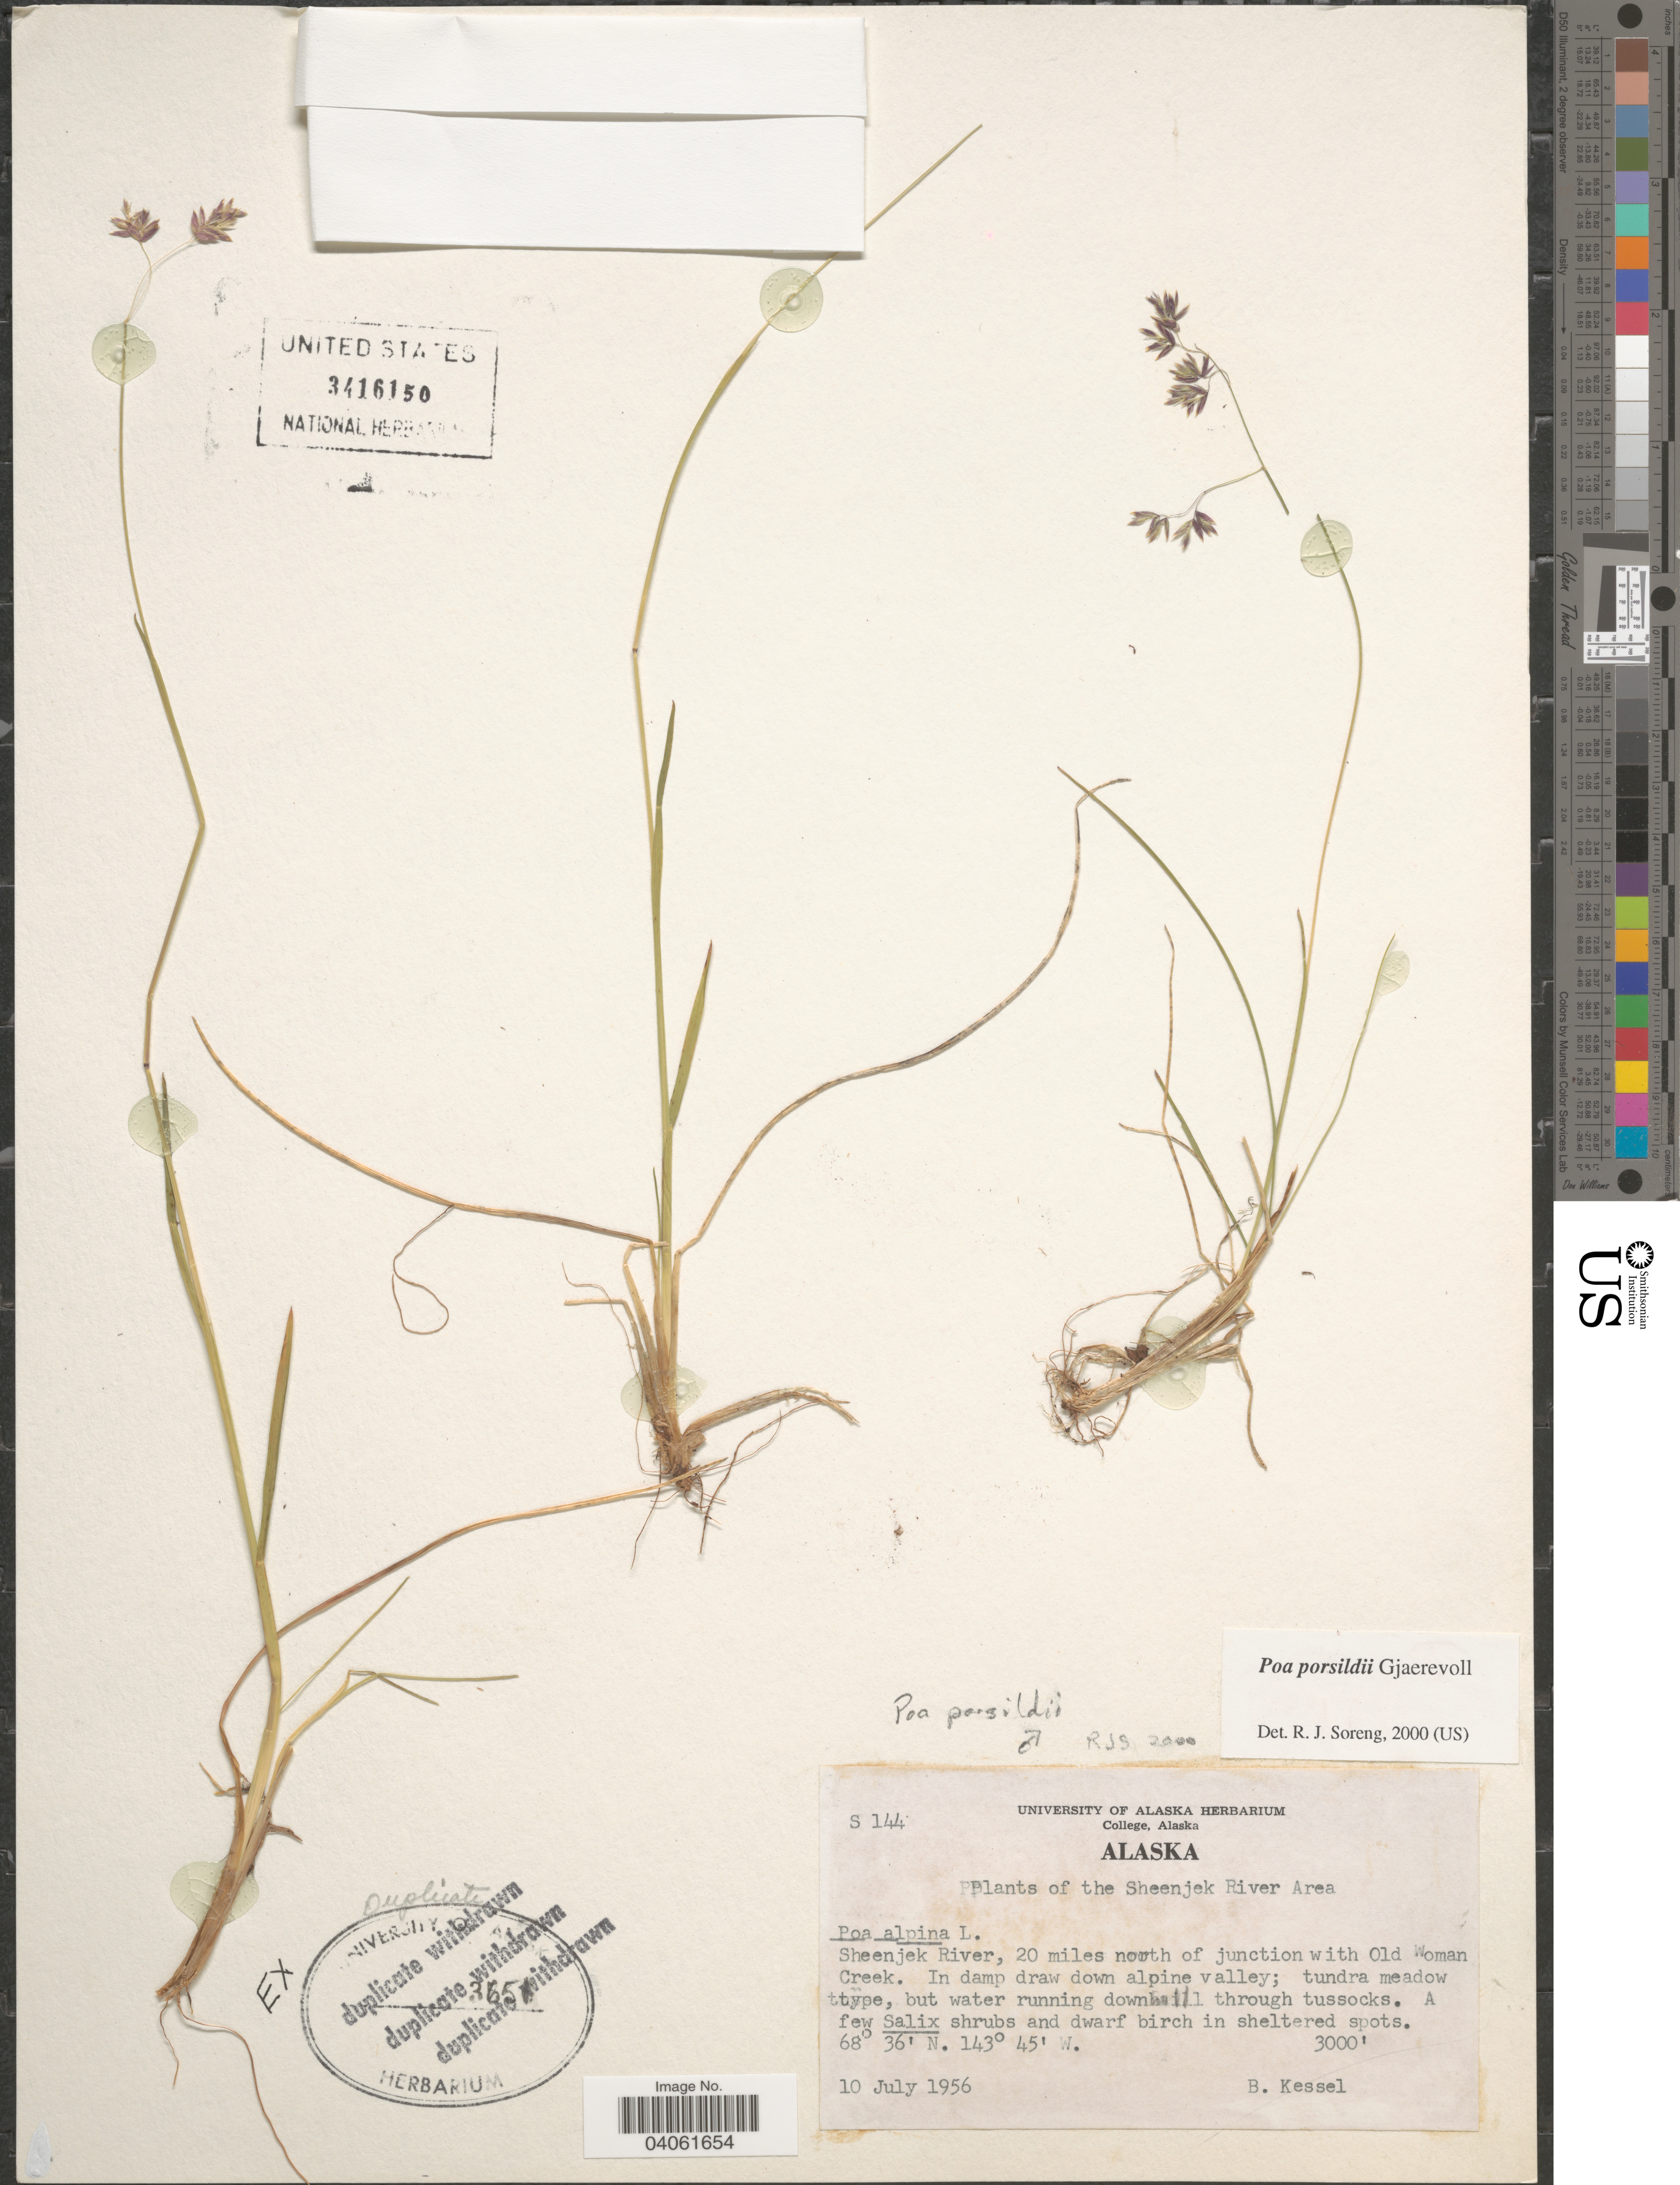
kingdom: Plantae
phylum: Tracheophyta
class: Liliopsida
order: Poales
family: Poaceae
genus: Poa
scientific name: Poa porsildii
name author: Gjaerev.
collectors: B. Kessel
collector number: S144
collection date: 1956-07-10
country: United States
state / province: Alaska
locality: Sheenjek River Area. Sheenjek River, 20 miles north of junction with Old Woman Creek. In damp draw alpine valley.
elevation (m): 914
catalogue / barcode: US 3416150